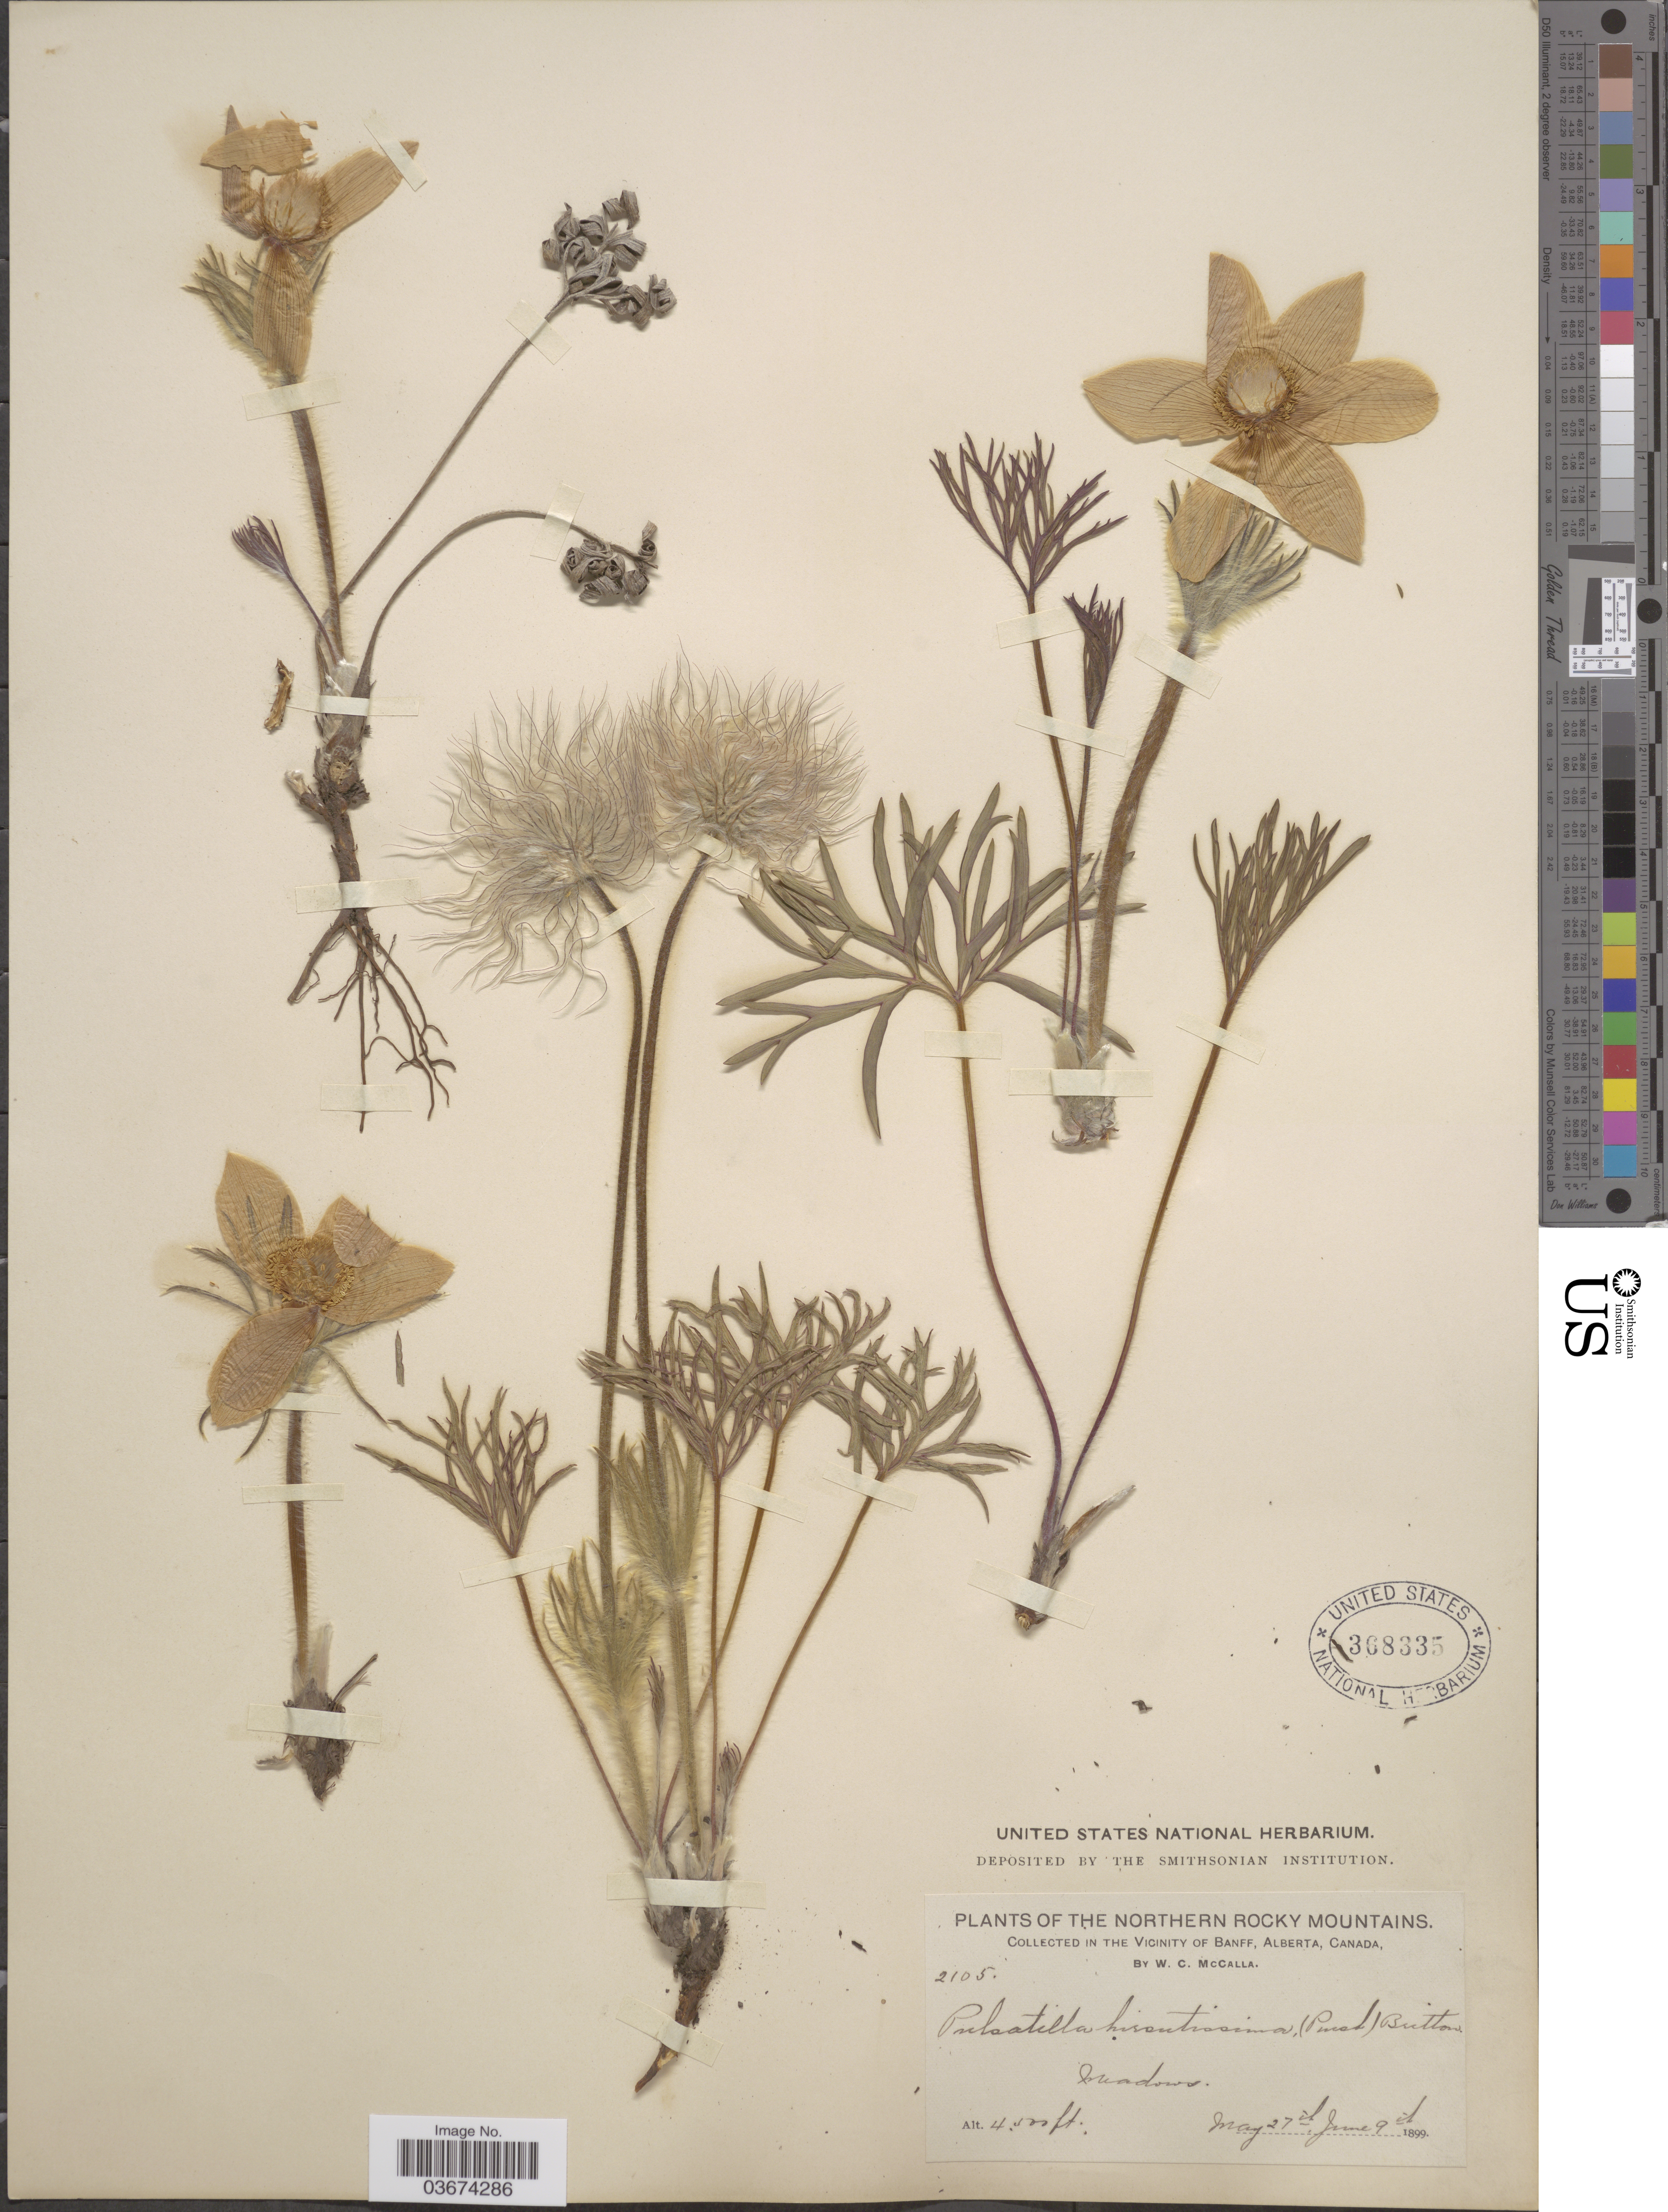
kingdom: Plantae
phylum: Tracheophyta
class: Magnoliopsida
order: Ranunculales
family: Ranunculaceae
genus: Pulsatilla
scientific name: Pulsatilla nuttalliana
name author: (DC.) Bercht. & J. Presl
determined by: Strong, Mark T., (BOT), Smithsonian Institution - National Museum of Natural History (UNITED STATES)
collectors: W. McCalla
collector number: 2105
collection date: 1899-05-27/1899-06-09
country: Canada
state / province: Alberta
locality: The Northern Rocky Mountains. Vicinity of Banff.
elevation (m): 1372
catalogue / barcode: US 368335